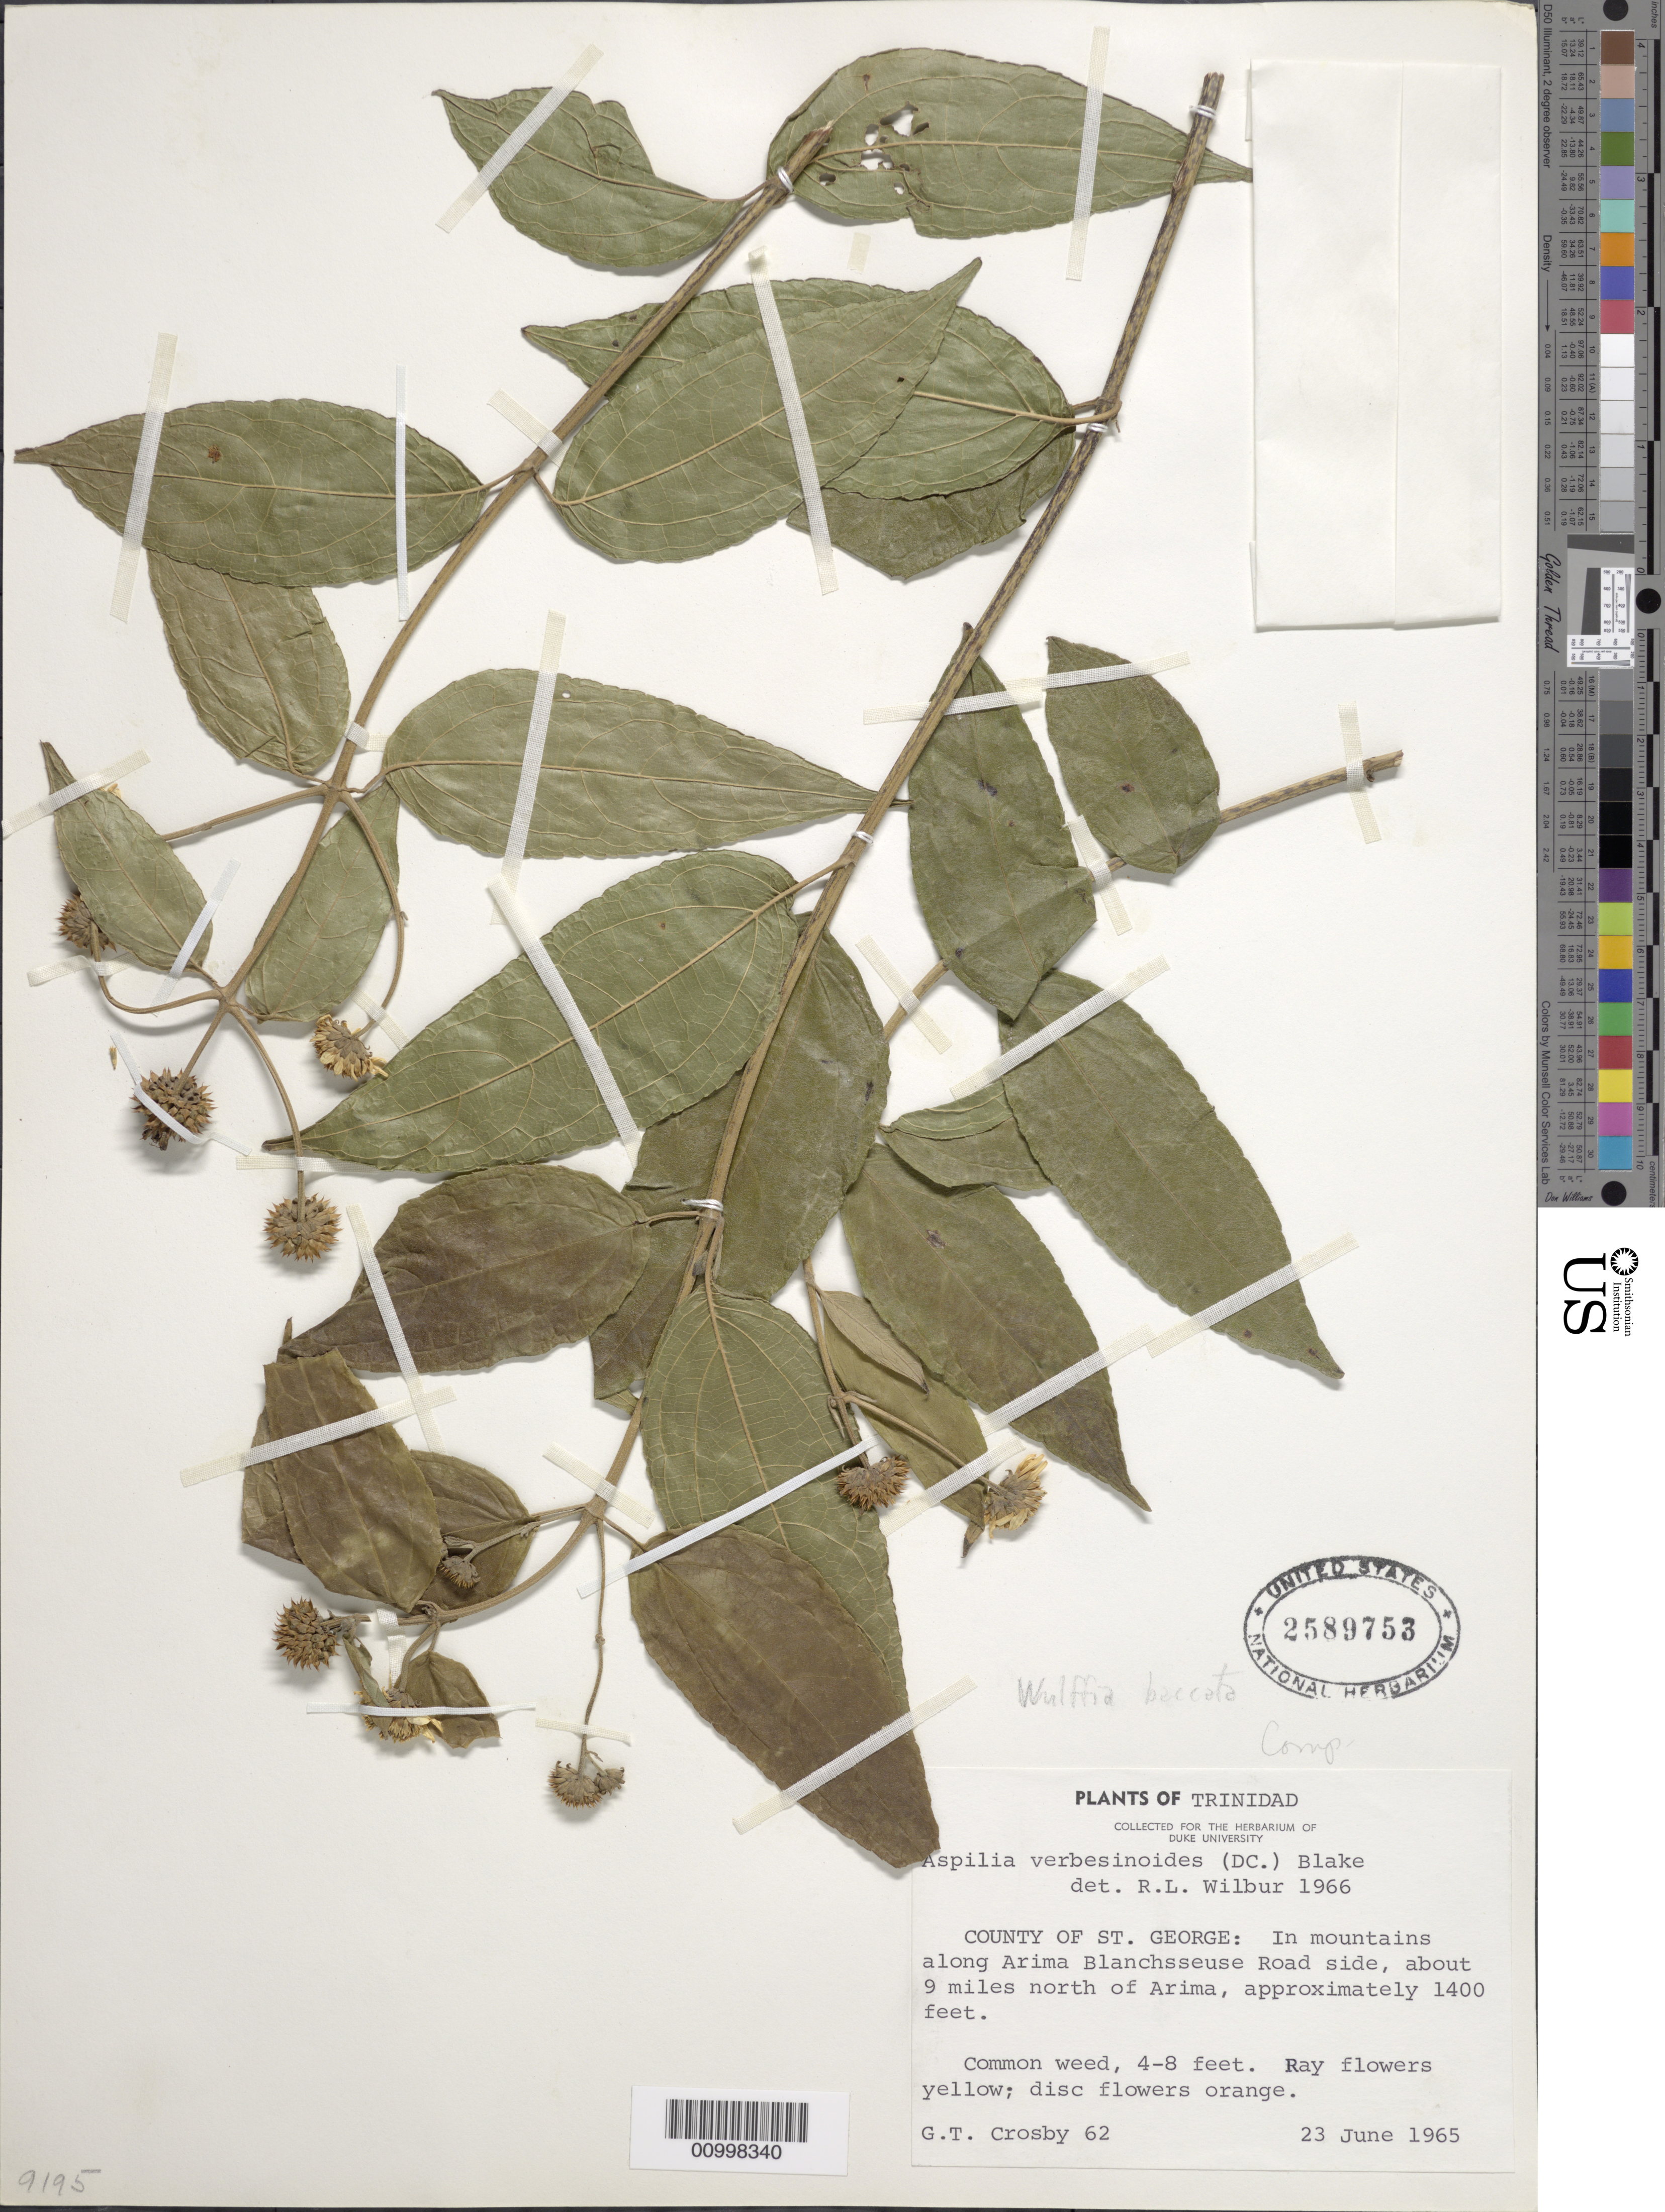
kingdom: Plantae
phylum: Tracheophyta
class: Magnoliopsida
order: Asterales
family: Asteraceae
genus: Wulffia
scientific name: Wulffia baccata var. baccata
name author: (L.) Kuntze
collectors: G. T. Crosby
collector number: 62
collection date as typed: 23 Jun 1965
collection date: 1965-06-23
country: Trinidad and Tobago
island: Trinidad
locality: County of St. George: In mountains along Arima Blanchsseuse Road side, about 9 miles north of Arima.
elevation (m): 427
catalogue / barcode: US 2589753